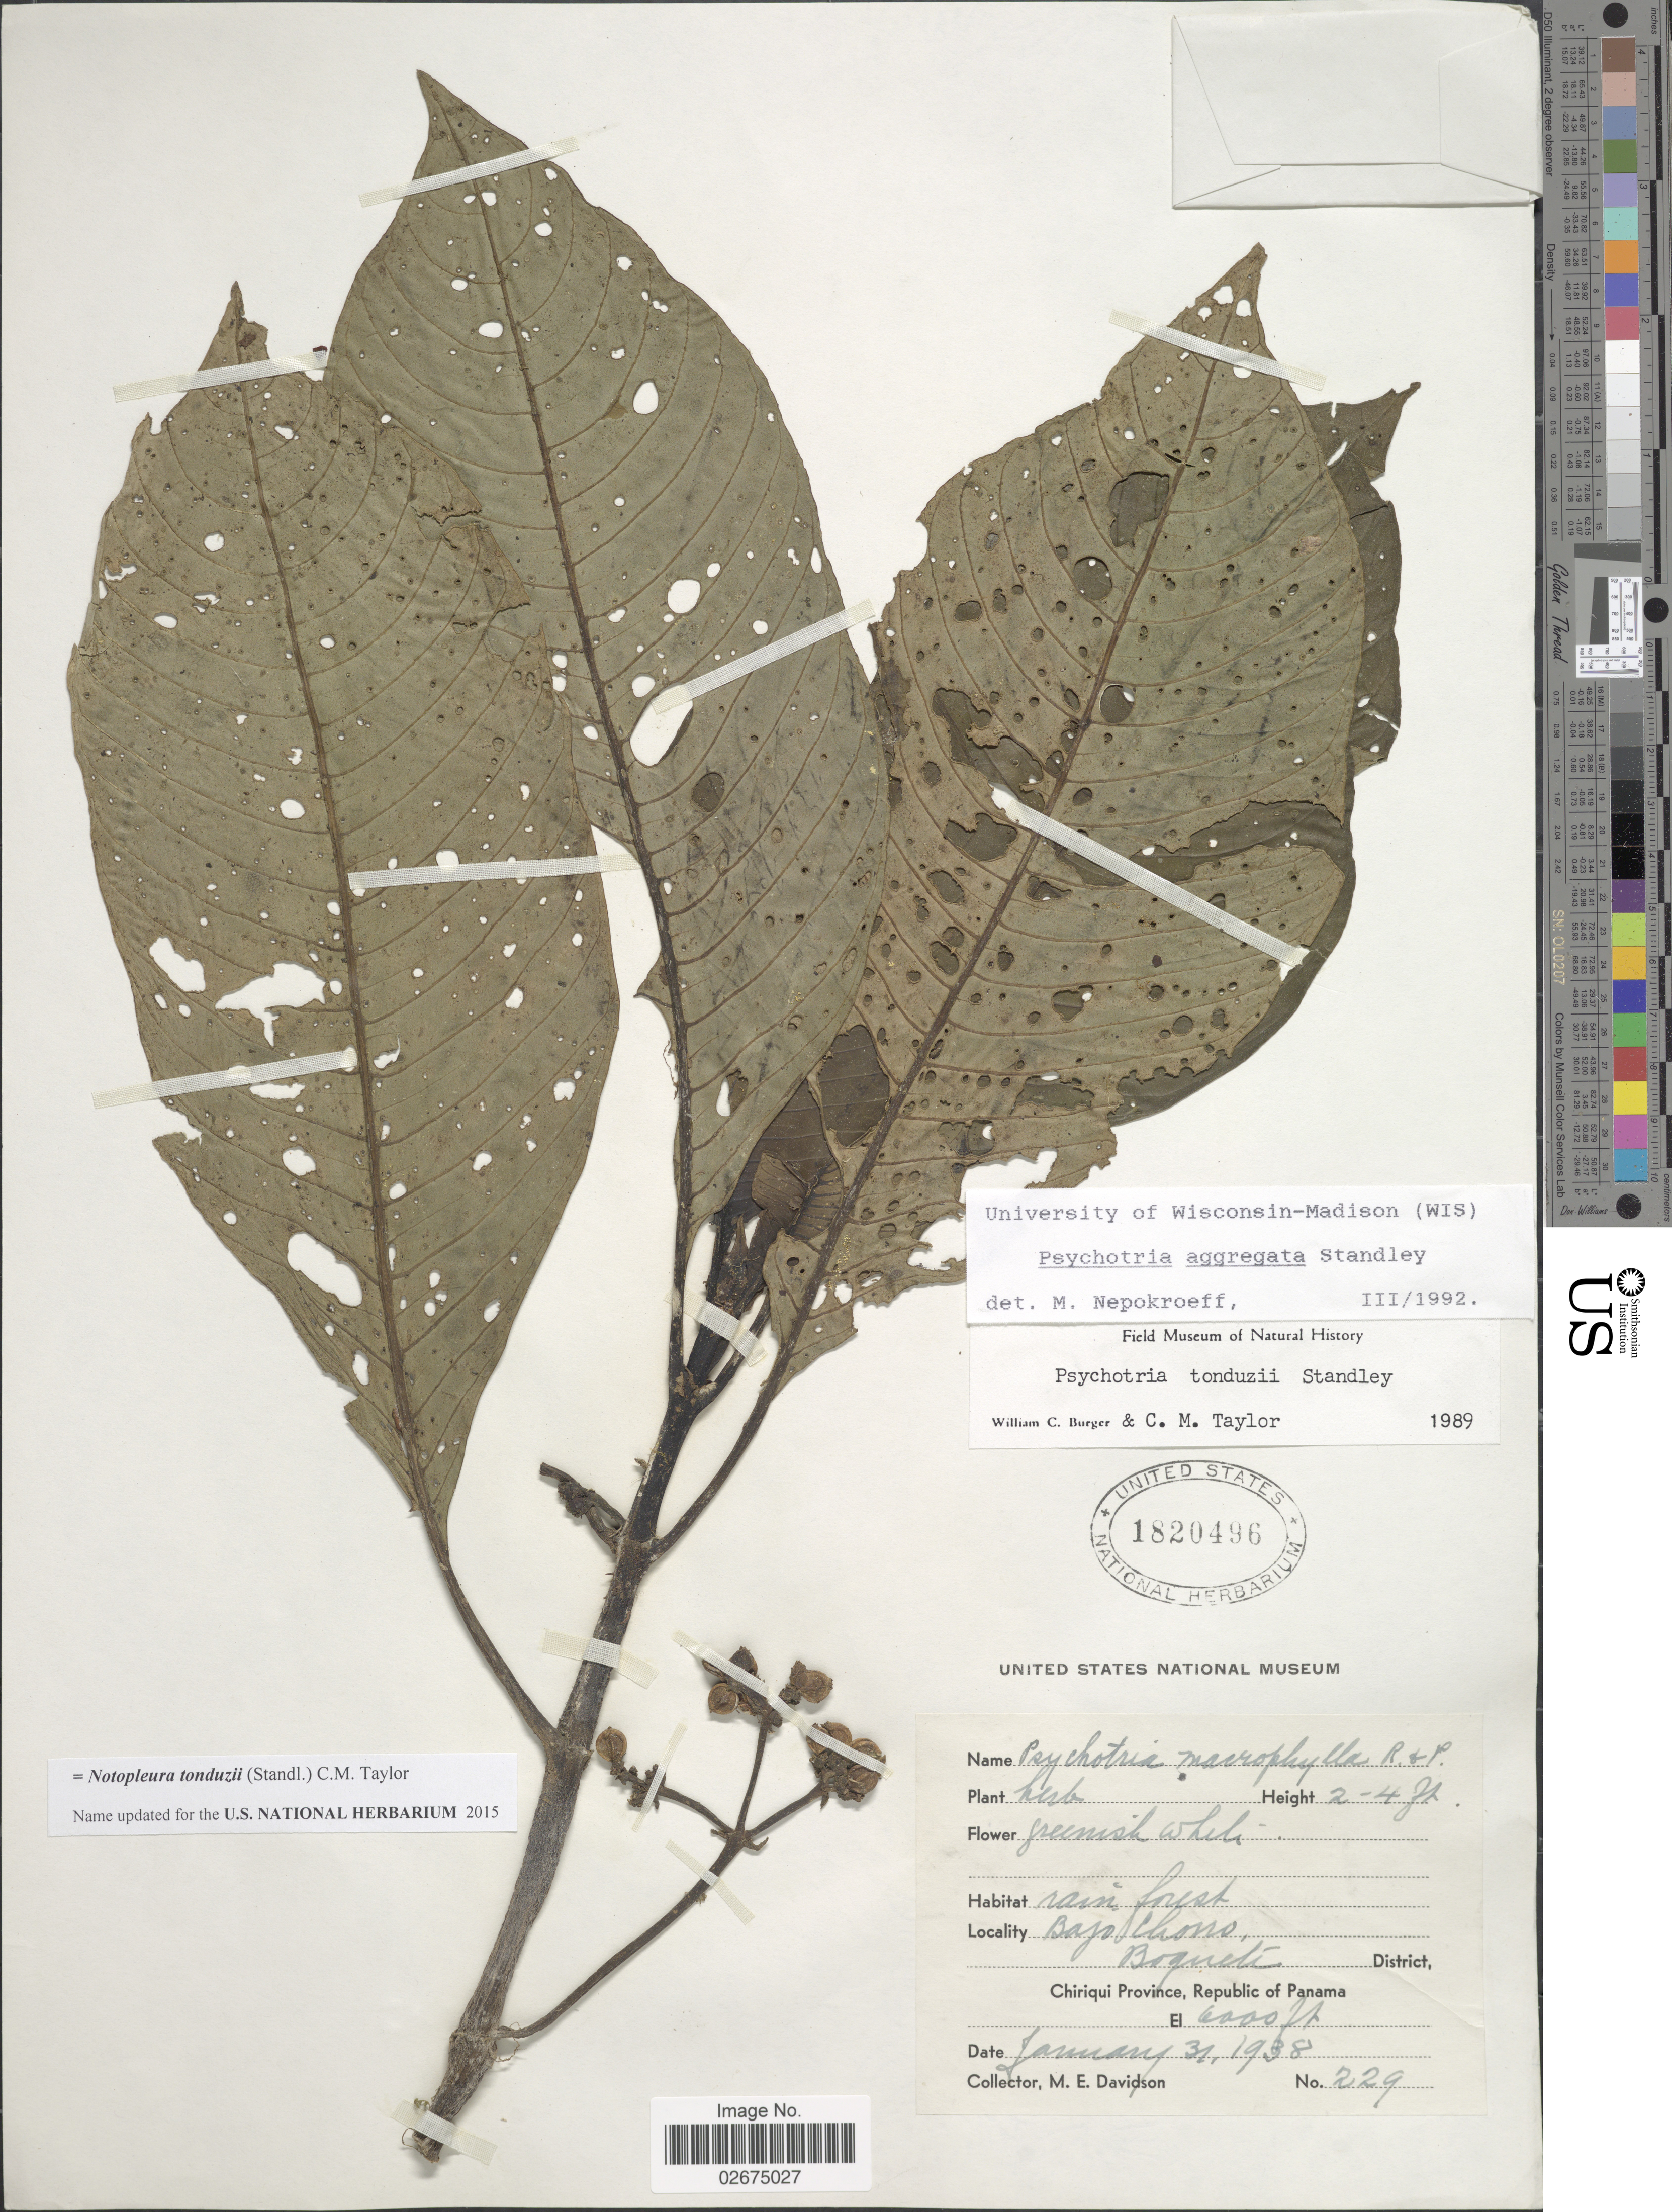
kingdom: Plantae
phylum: Tracheophyta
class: Magnoliopsida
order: Gentianales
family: Rubiaceae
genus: Notopleura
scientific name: Notopleura tonduzii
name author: (Standl.) C.M. Taylor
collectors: M. E. Davidson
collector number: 229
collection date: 1938-01-31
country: Panama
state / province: Chiriqui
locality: Bajo Chorro, Boquete District, Chiriqui Province, Republic of Panama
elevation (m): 1829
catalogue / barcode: US 1820496